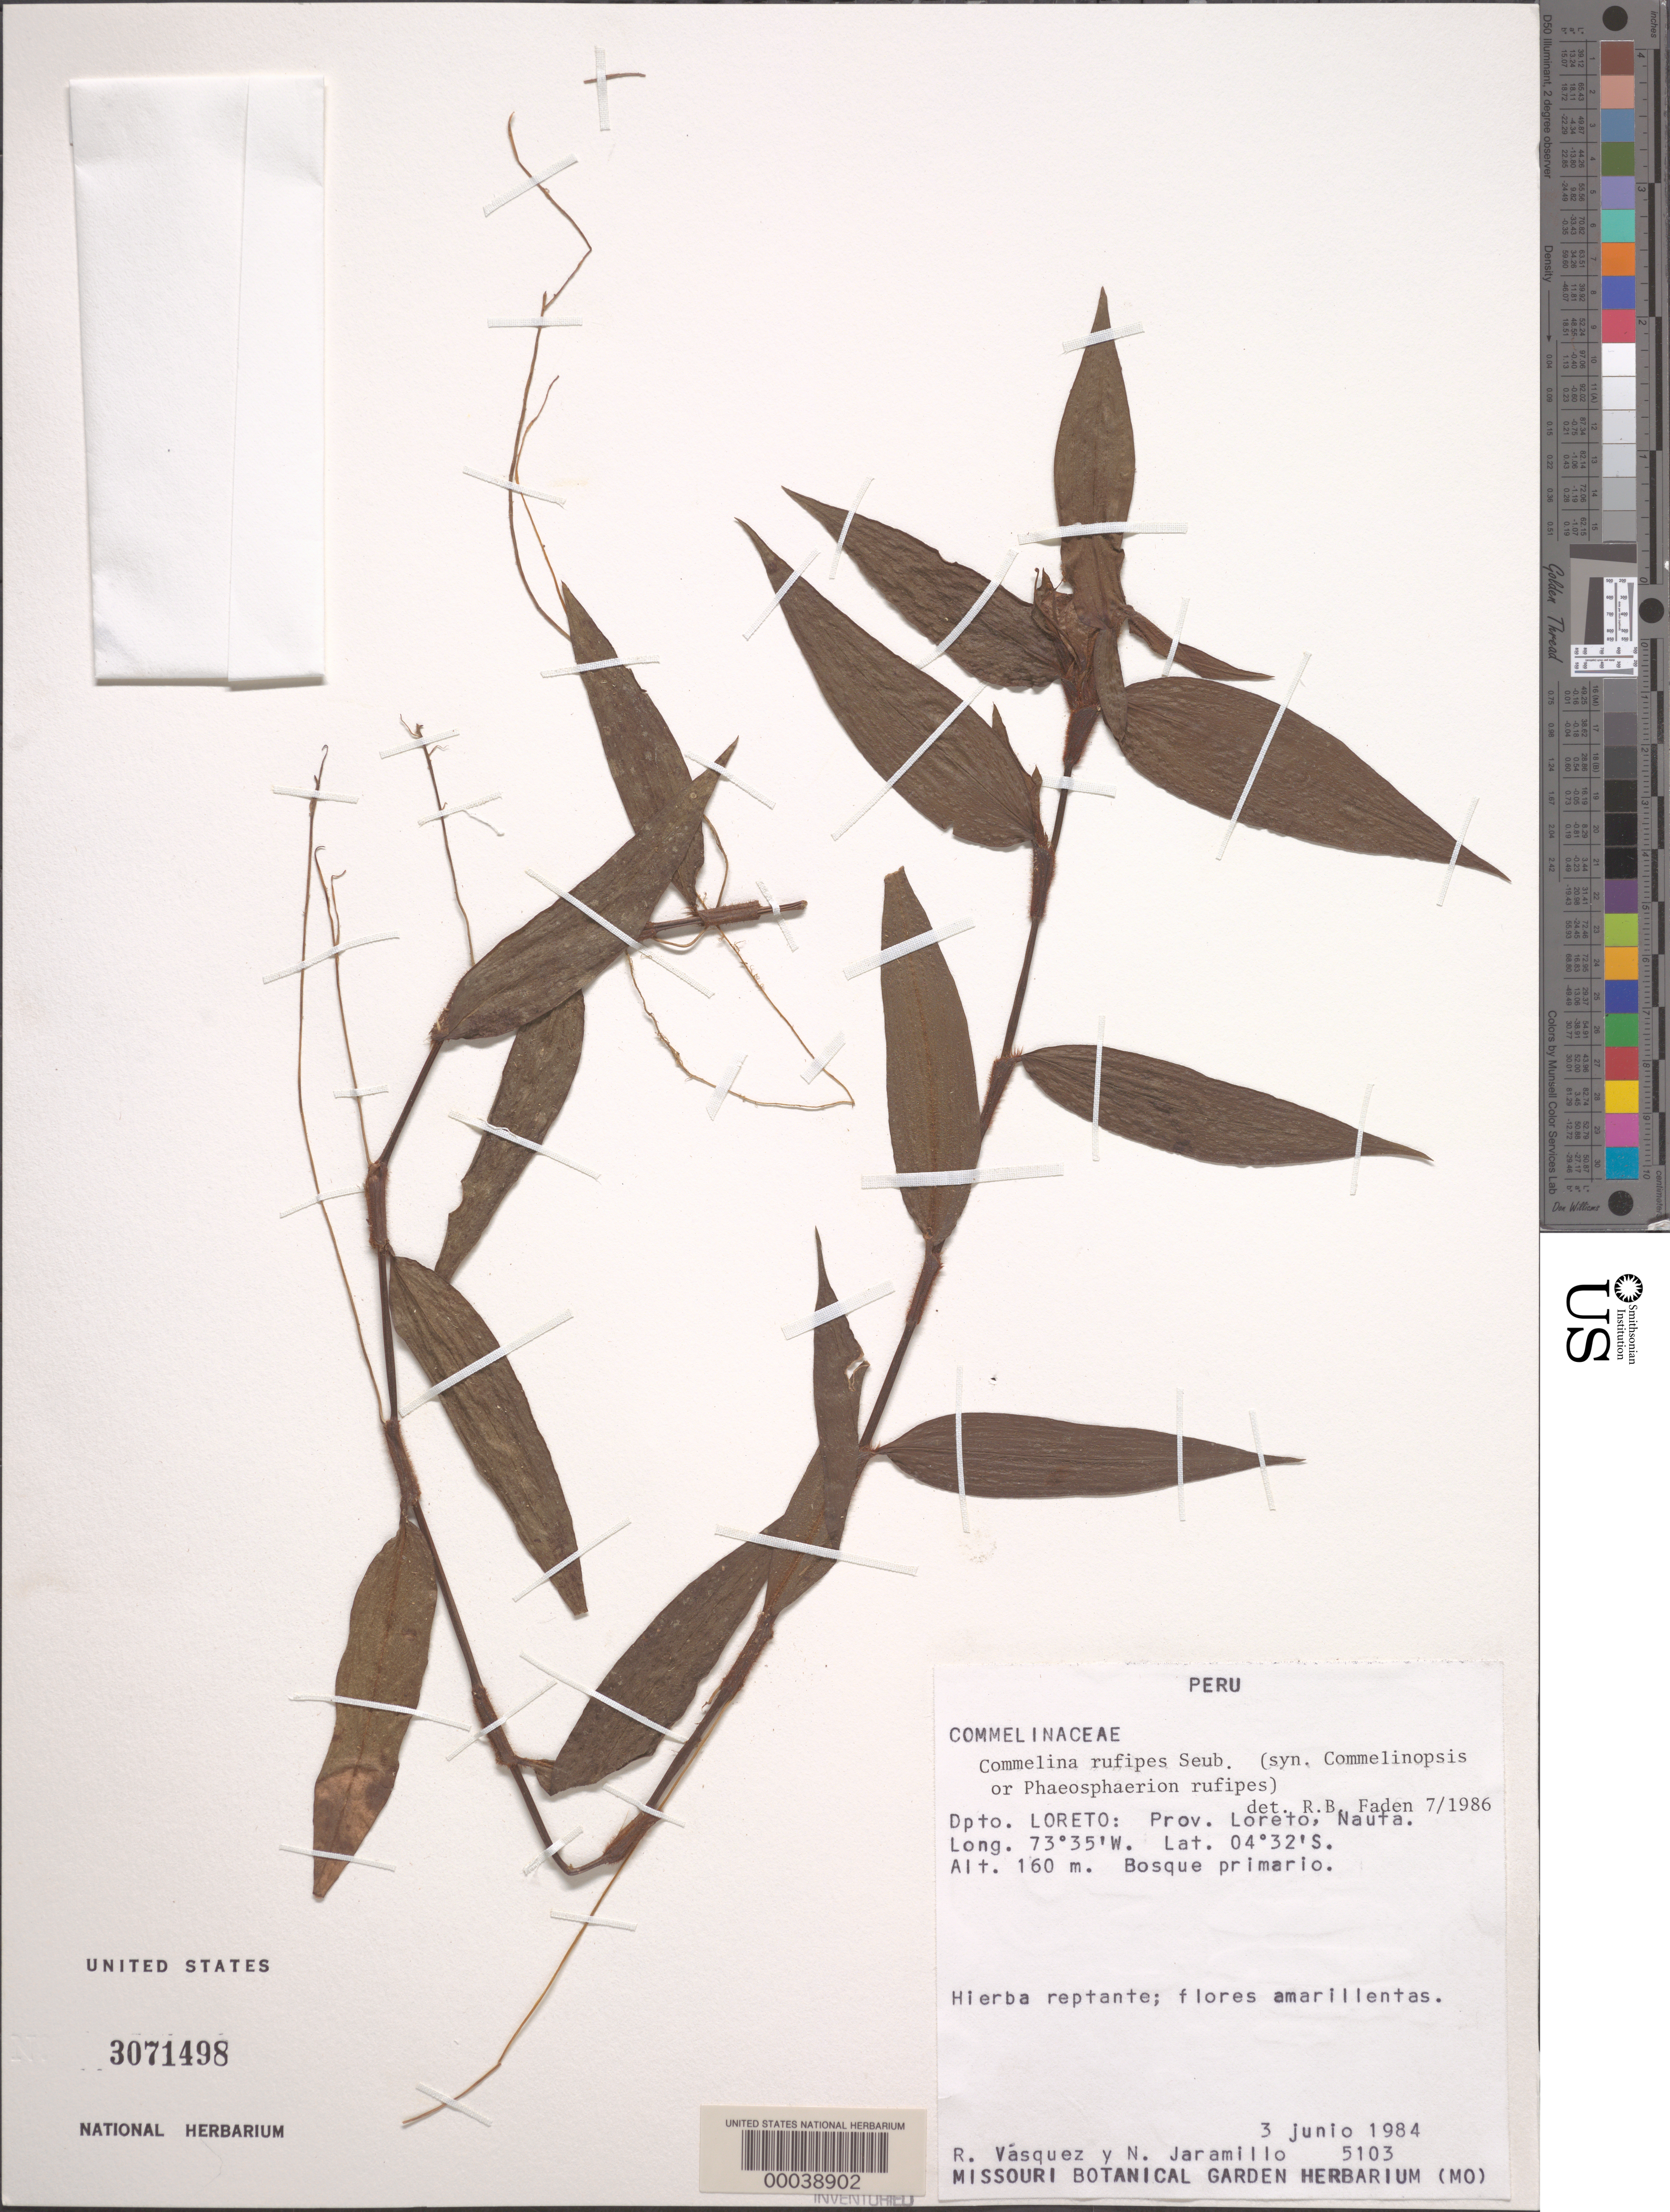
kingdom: Plantae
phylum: Tracheophyta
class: Liliopsida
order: Commelinales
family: Commelinaceae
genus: Commelina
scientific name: Commelina rufipes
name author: Seub.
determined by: Faden, Robert B., (US), Smithsonian Institution - National Museum of Natural History (UNITED STATES)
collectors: R. Vasquez & N. Jaramillo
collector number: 5103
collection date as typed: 03 Jun 1984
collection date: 1984-06-03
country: Peru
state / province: Loreto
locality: Loreto, nauta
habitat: Primary forest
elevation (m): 160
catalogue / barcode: US 3071498